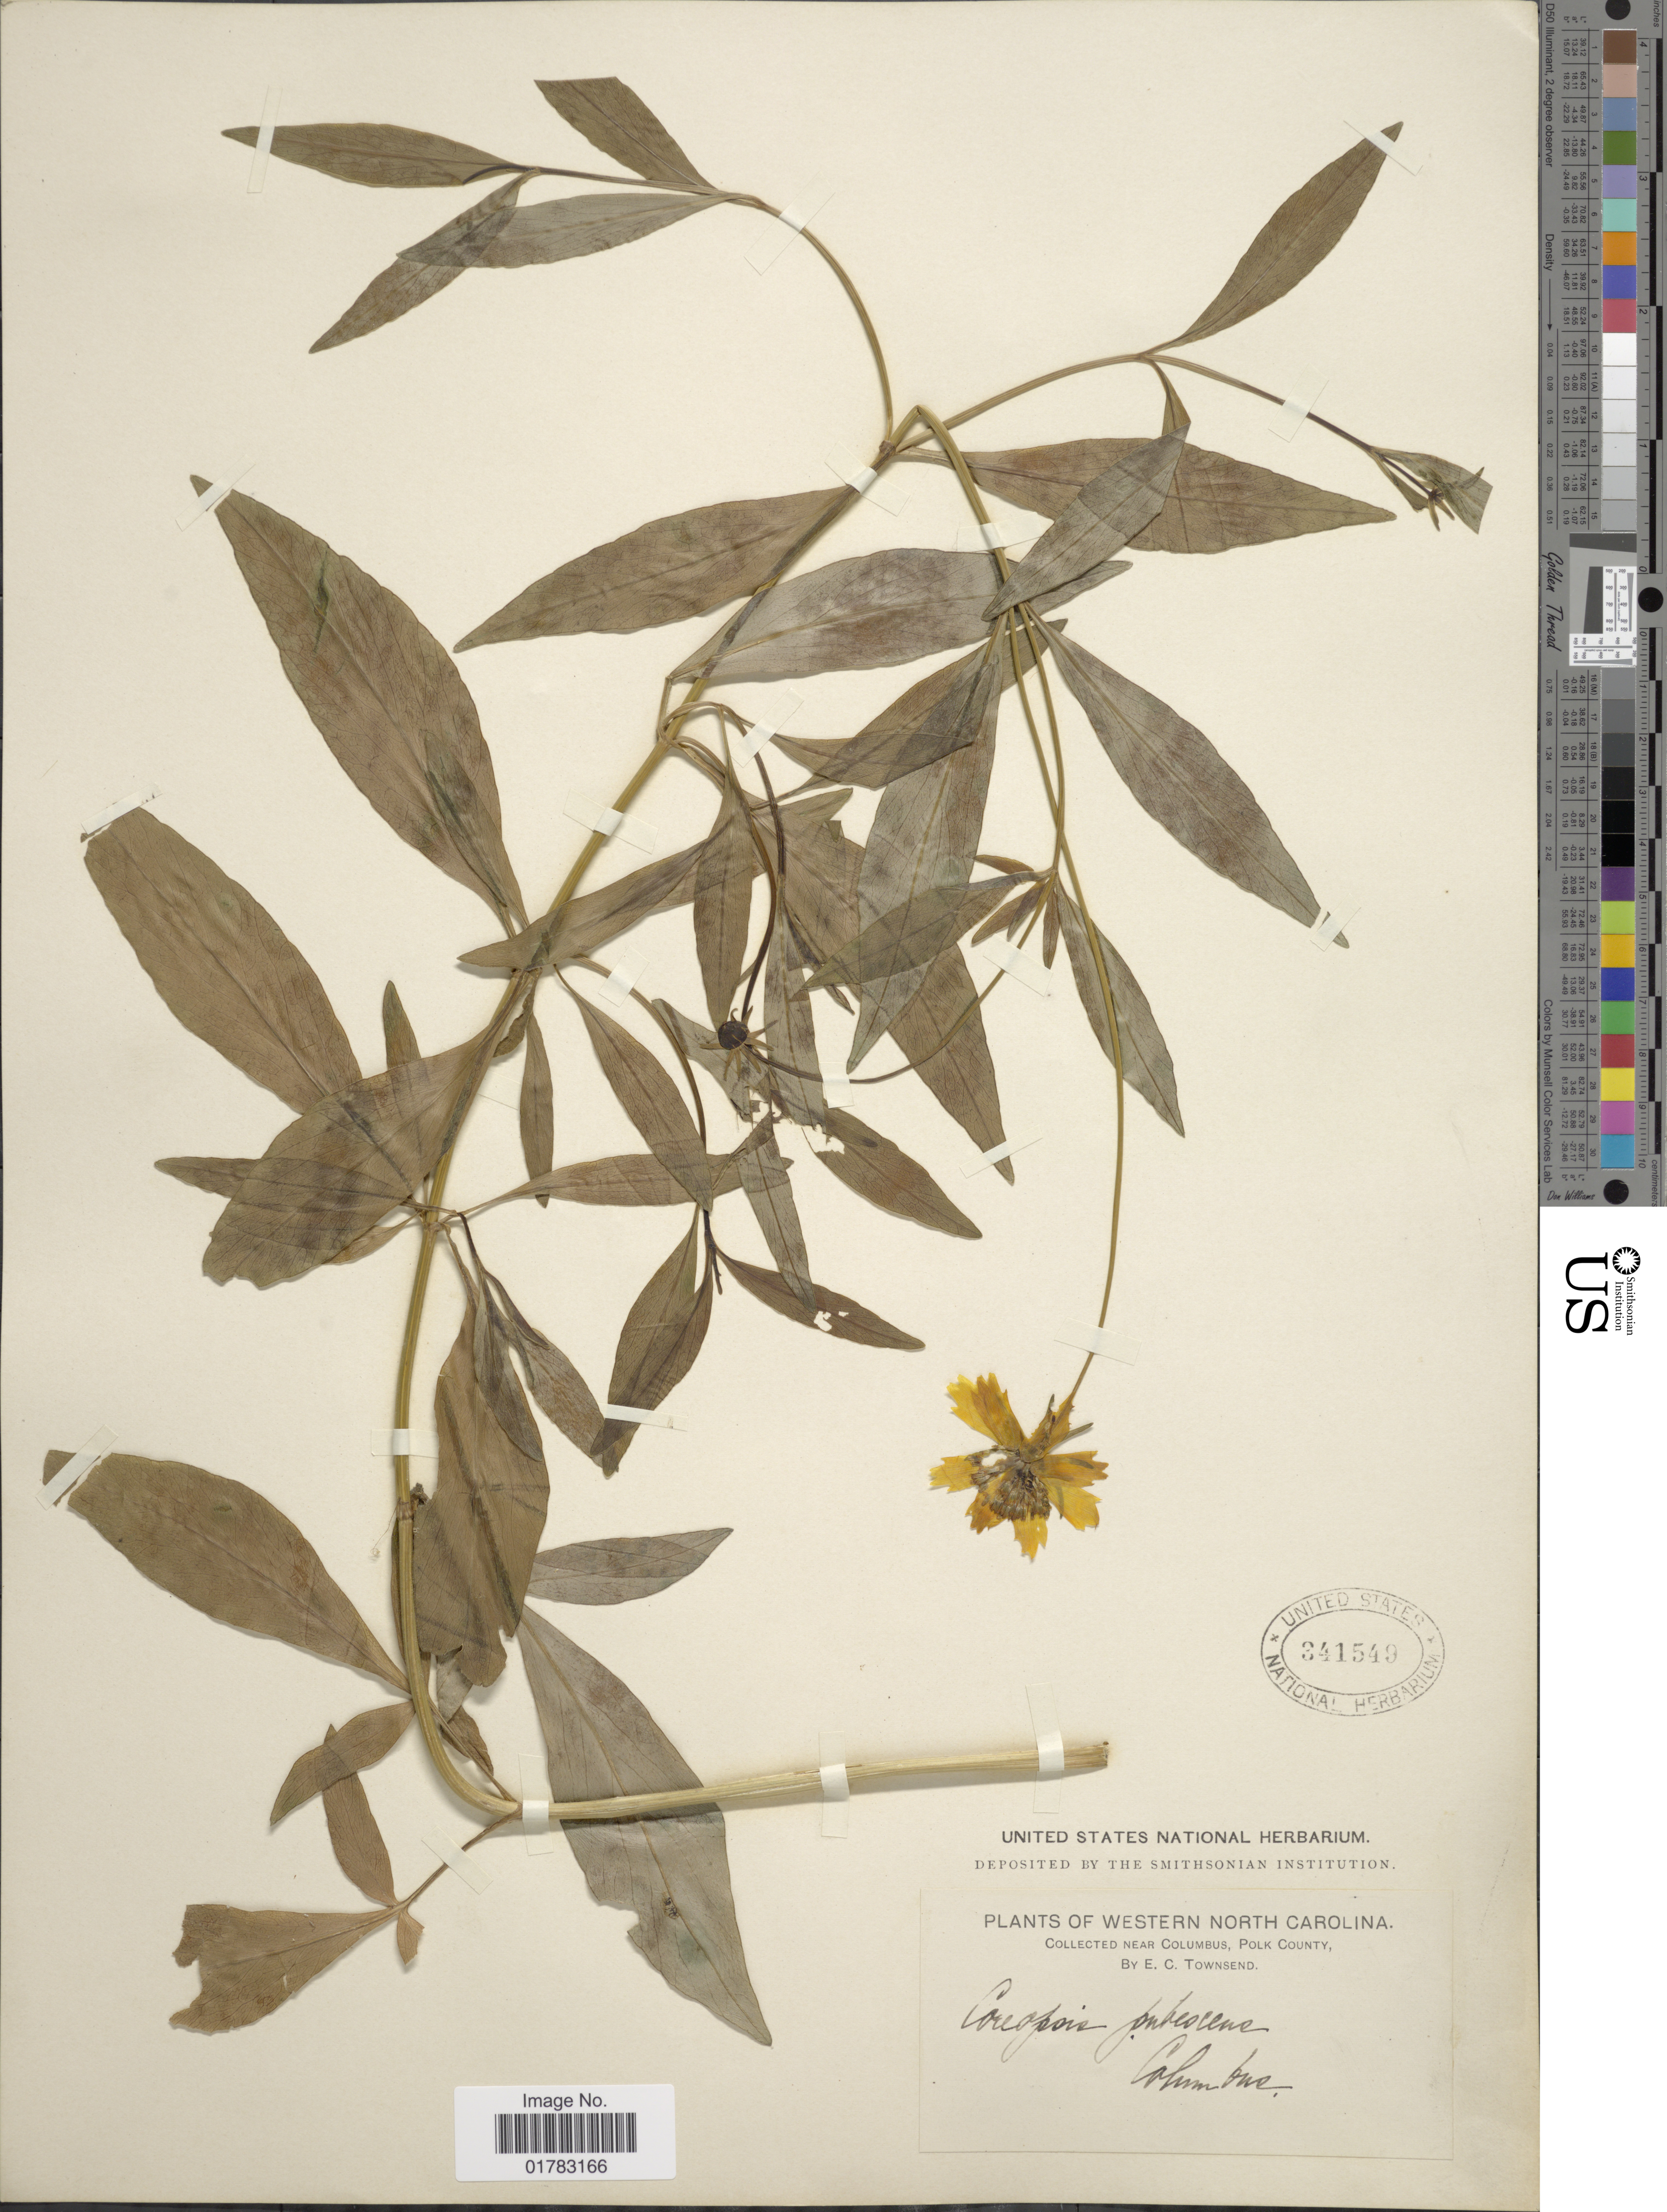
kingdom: Plantae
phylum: Tracheophyta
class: Magnoliopsida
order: Asterales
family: Asteraceae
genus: Coreopsis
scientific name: Coreopsis pubescens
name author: Elliott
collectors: E. C. Townsend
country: United States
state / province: North Carolina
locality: Western North Carolina, near Columbus, Polk County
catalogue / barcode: US 341549